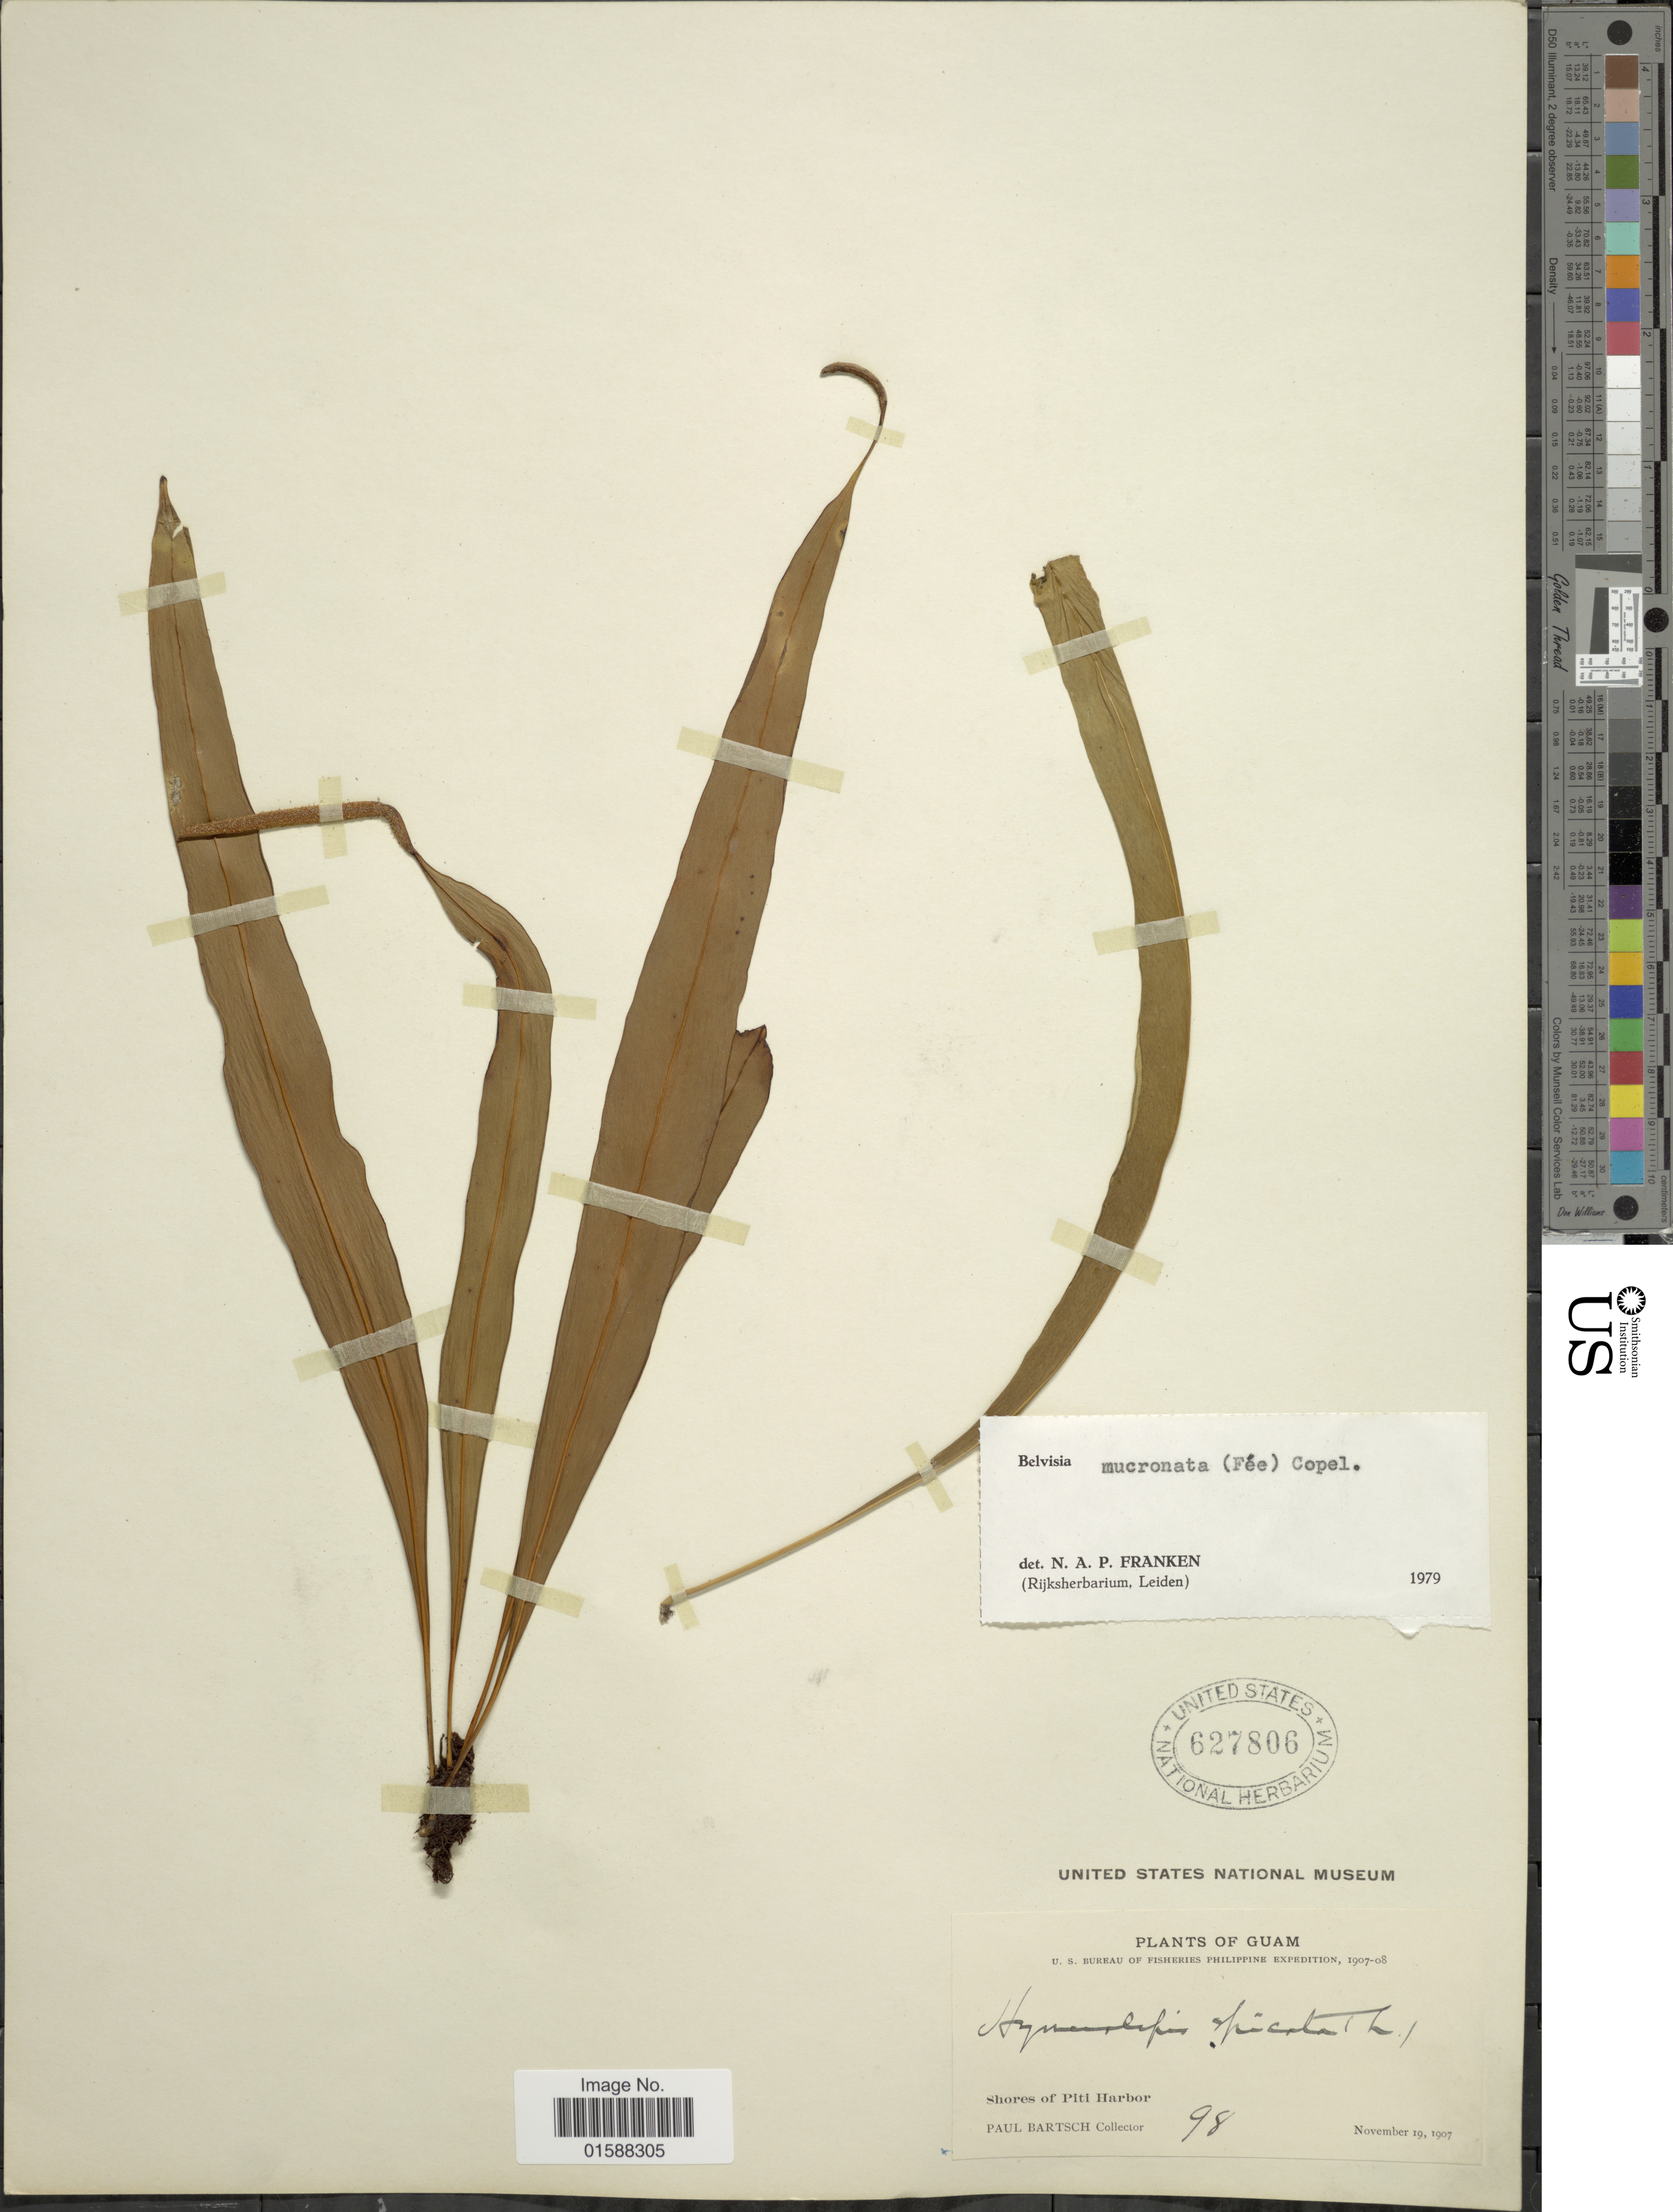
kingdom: Plantae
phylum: Tracheophyta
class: Polypodiopsida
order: Polypodiales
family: Polypodiaceae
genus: Lepisorus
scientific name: Lepisorus mucronatus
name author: (Fée) Li S. Wang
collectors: P. Bartsch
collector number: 98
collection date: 1907-11-19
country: Guam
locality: Shores of Piti Harbor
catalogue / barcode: US 627806